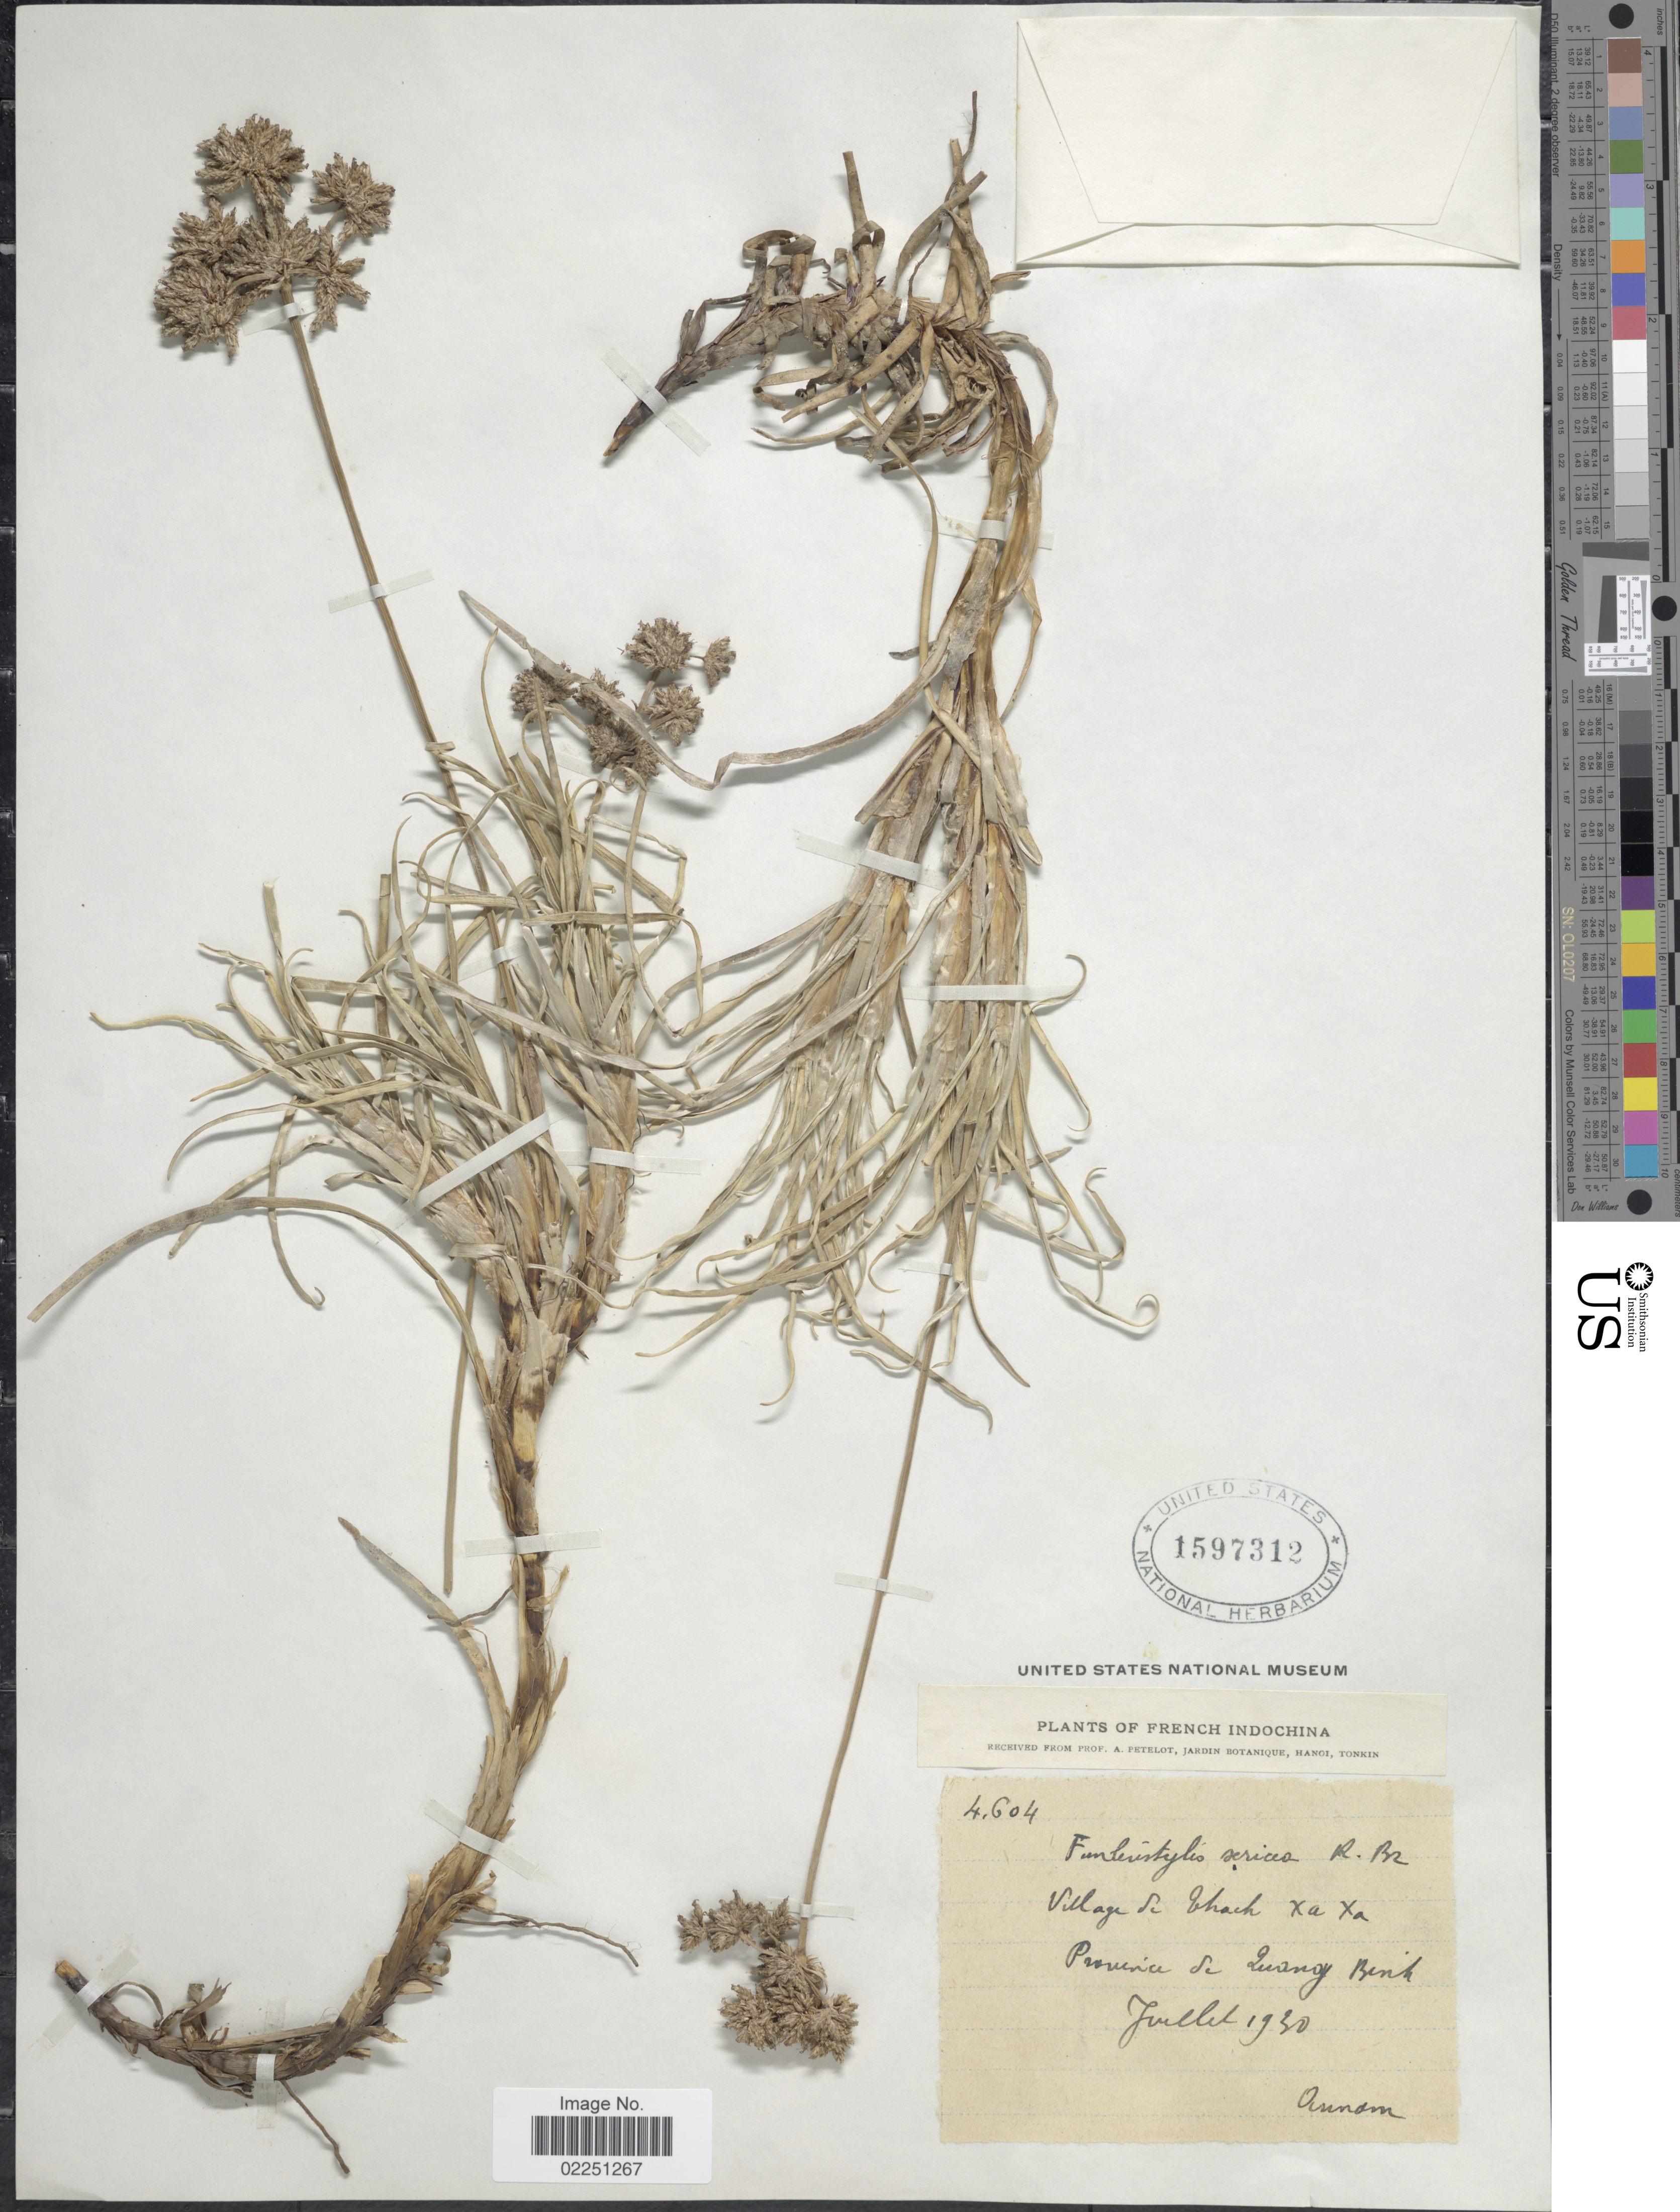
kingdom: Plantae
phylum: Tracheophyta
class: Liliopsida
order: Poales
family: Cyperaceae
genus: Fimbristylis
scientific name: Fimbristylis sericea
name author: (Poir.) R. Br.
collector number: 4604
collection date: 1930-07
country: Vietnam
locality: French Indochina. Village de Thach xa xa, Province de Zuong Benh, Annam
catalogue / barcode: US 1597312